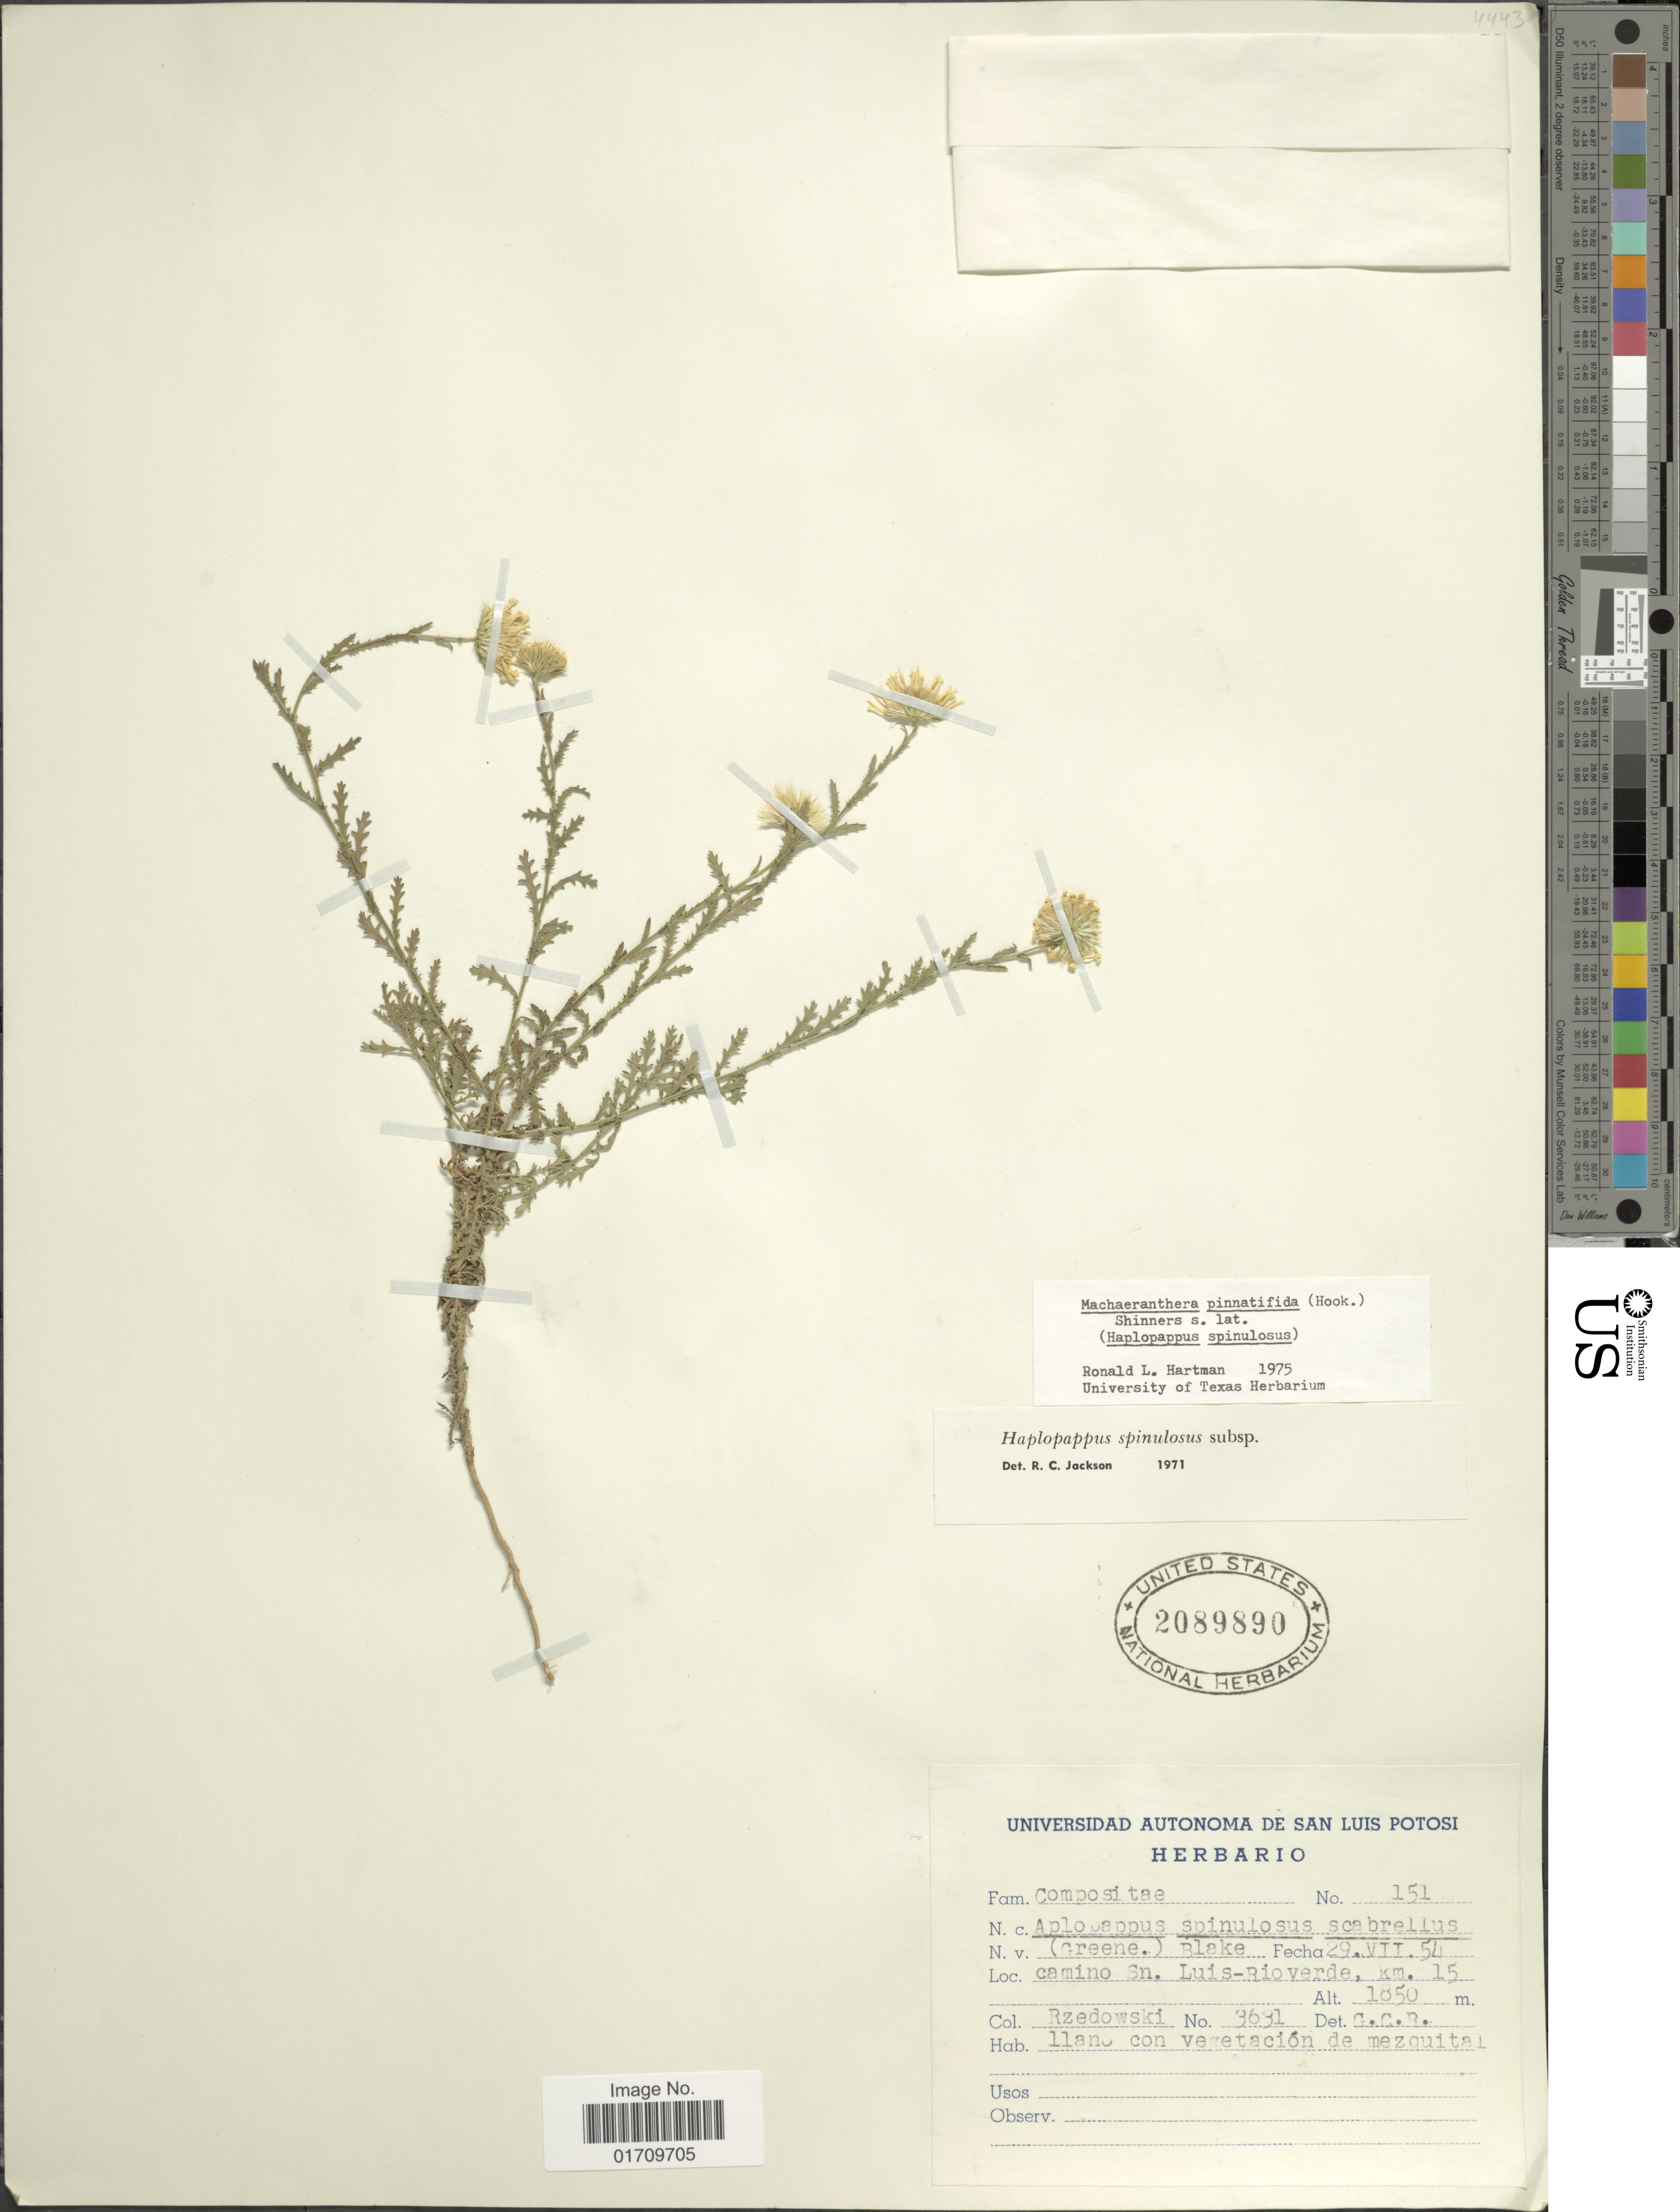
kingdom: Plantae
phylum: Tracheophyta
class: Magnoliopsida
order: Asterales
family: Asteraceae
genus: Machaeranthera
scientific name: Machaeranthera pinnatifida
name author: (Hook.) Shinners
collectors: Rzedowski, --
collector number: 3631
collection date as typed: Transcribed d/m/y: 29/7/54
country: Mexico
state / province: San Luis Potosí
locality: Camino Sn. Luis-Rio verde, km 15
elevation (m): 1850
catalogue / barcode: US 2089890